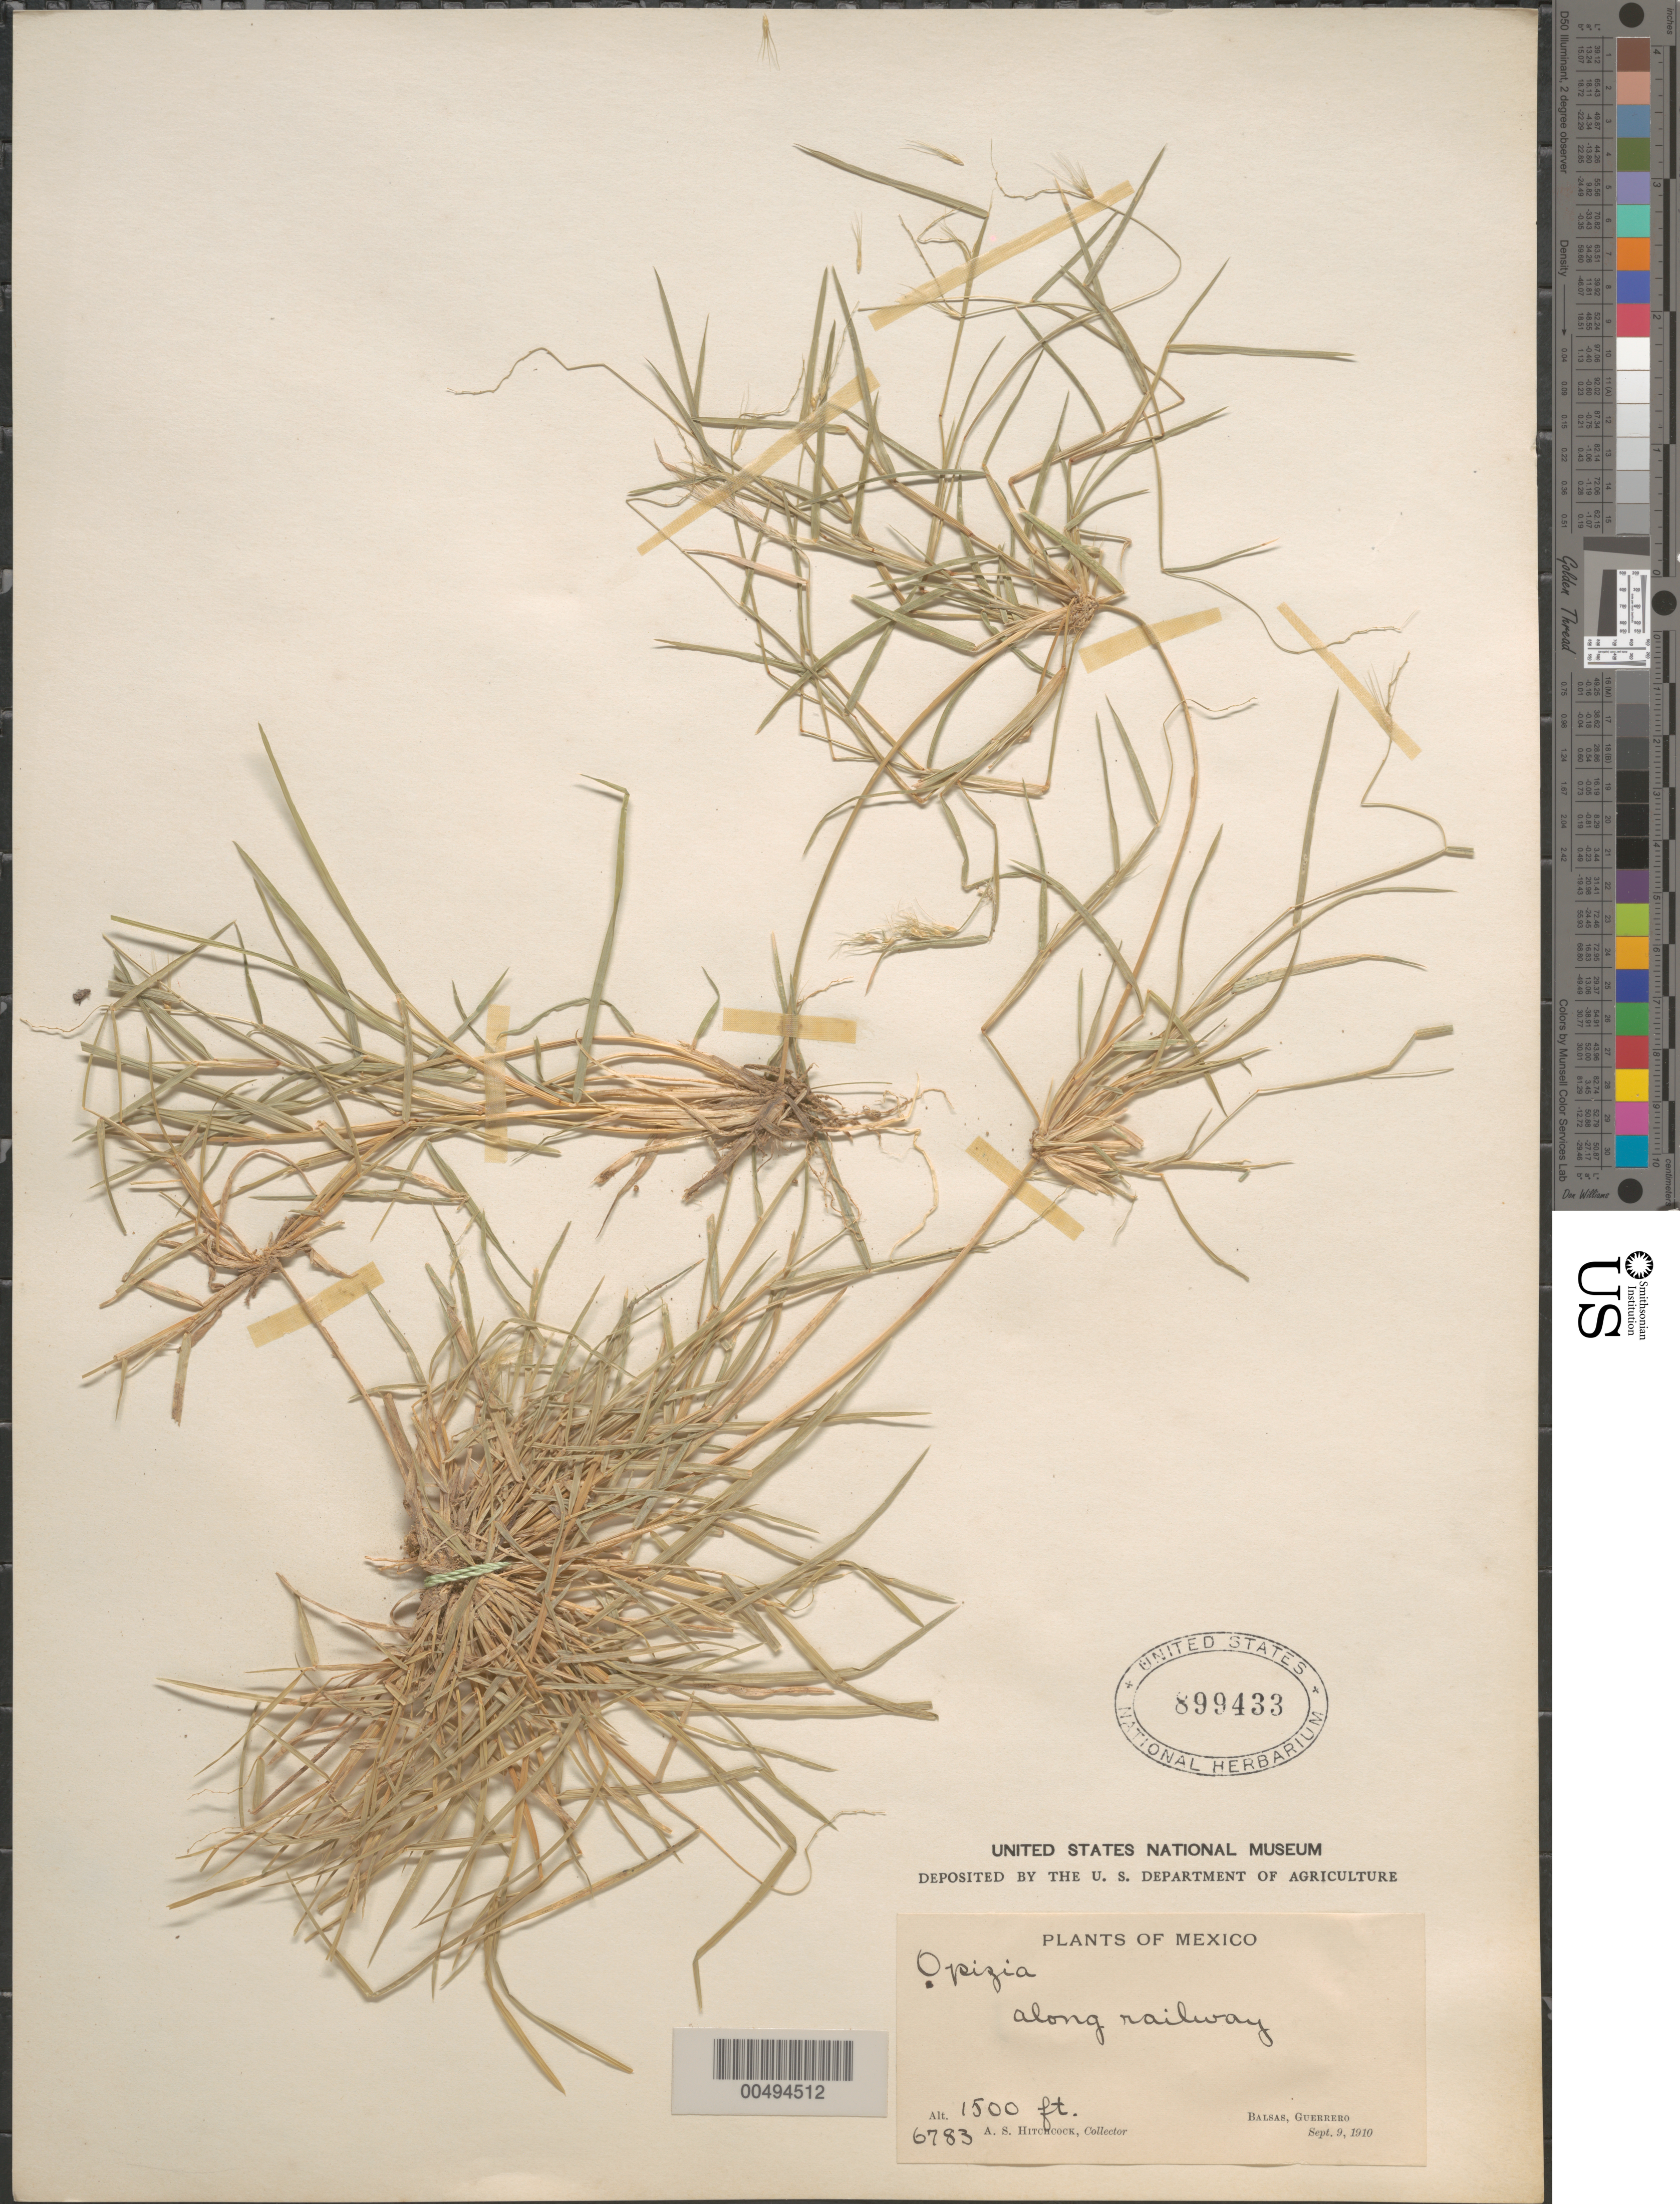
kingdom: Plantae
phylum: Tracheophyta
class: Liliopsida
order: Poales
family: Poaceae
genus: Opizia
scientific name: Opizia stolonifera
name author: J. Presl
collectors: A. S. Hitchcock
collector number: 6783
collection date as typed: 9 Sep 1910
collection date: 1910-09-09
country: Mexico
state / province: Guerrero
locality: Balsas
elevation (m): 457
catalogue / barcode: US 899433